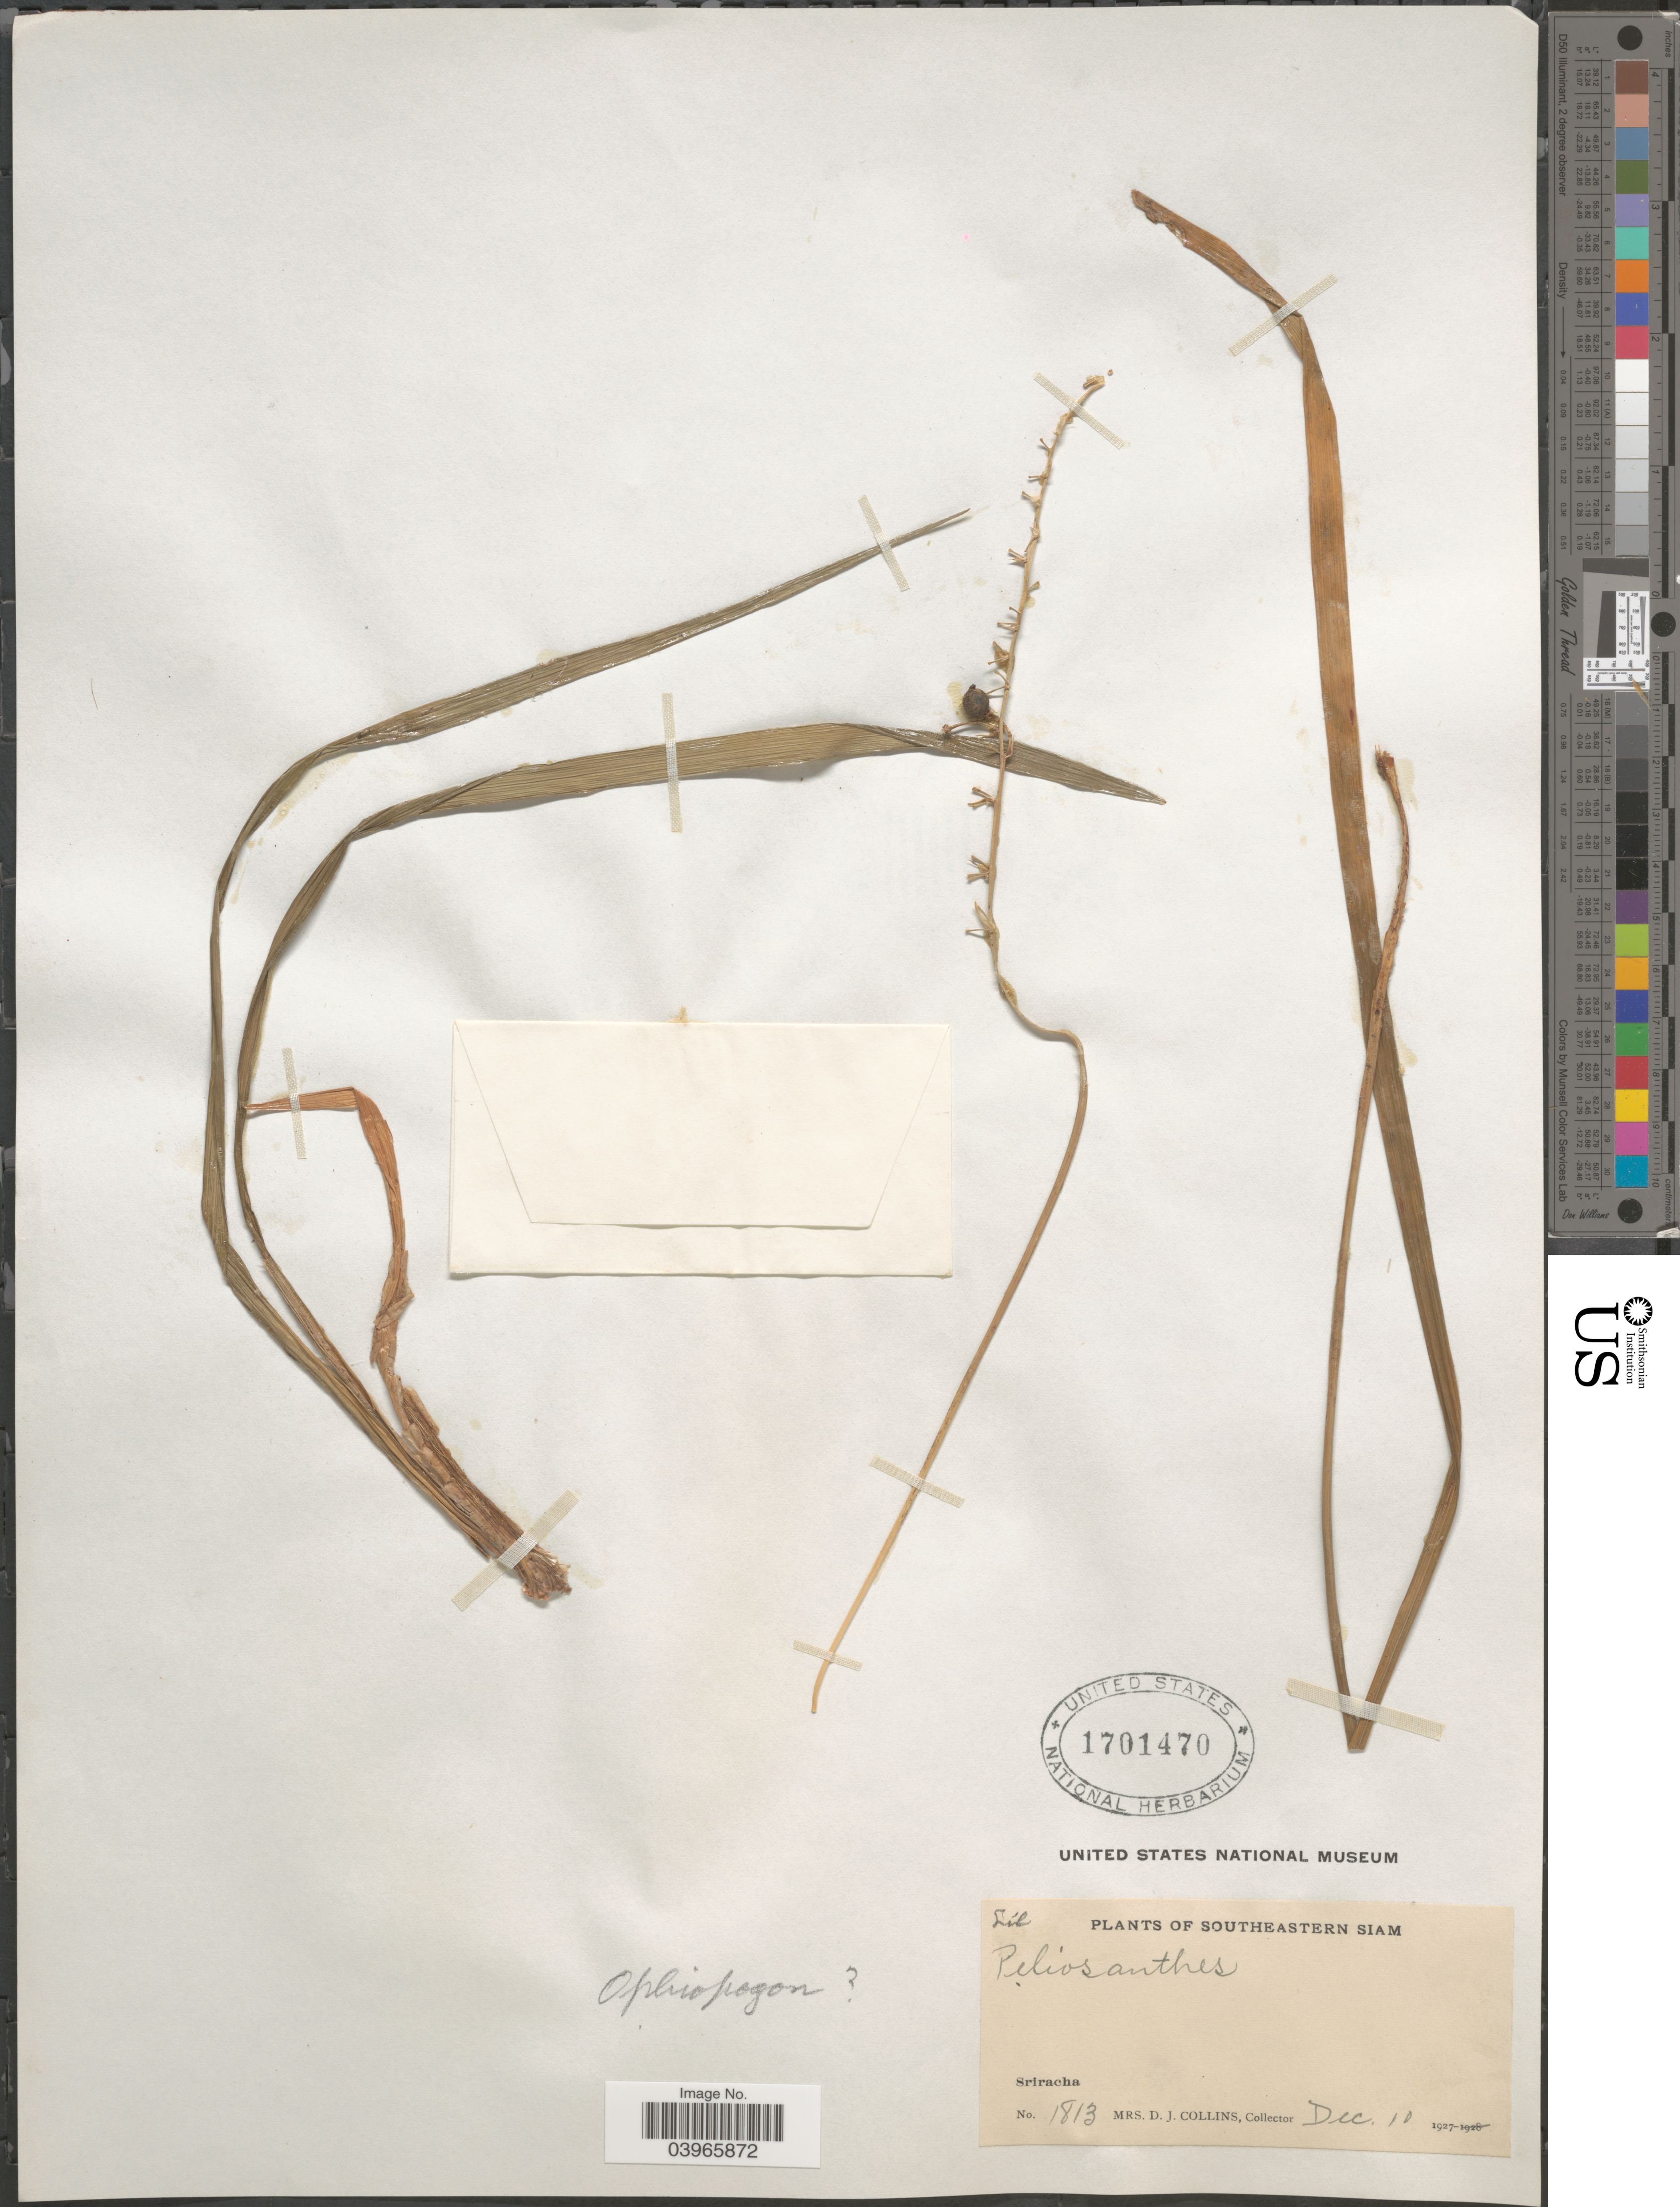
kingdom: Plantae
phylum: Tracheophyta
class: Liliopsida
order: Asparagales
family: Asparagaceae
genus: Ophiopogon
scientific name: Ophiopogon sp.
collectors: Mrs. D. J. Collins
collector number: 1813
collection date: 1927-12-10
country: Thailand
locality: Southeastern Siam. Sriracha.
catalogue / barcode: US 1701470